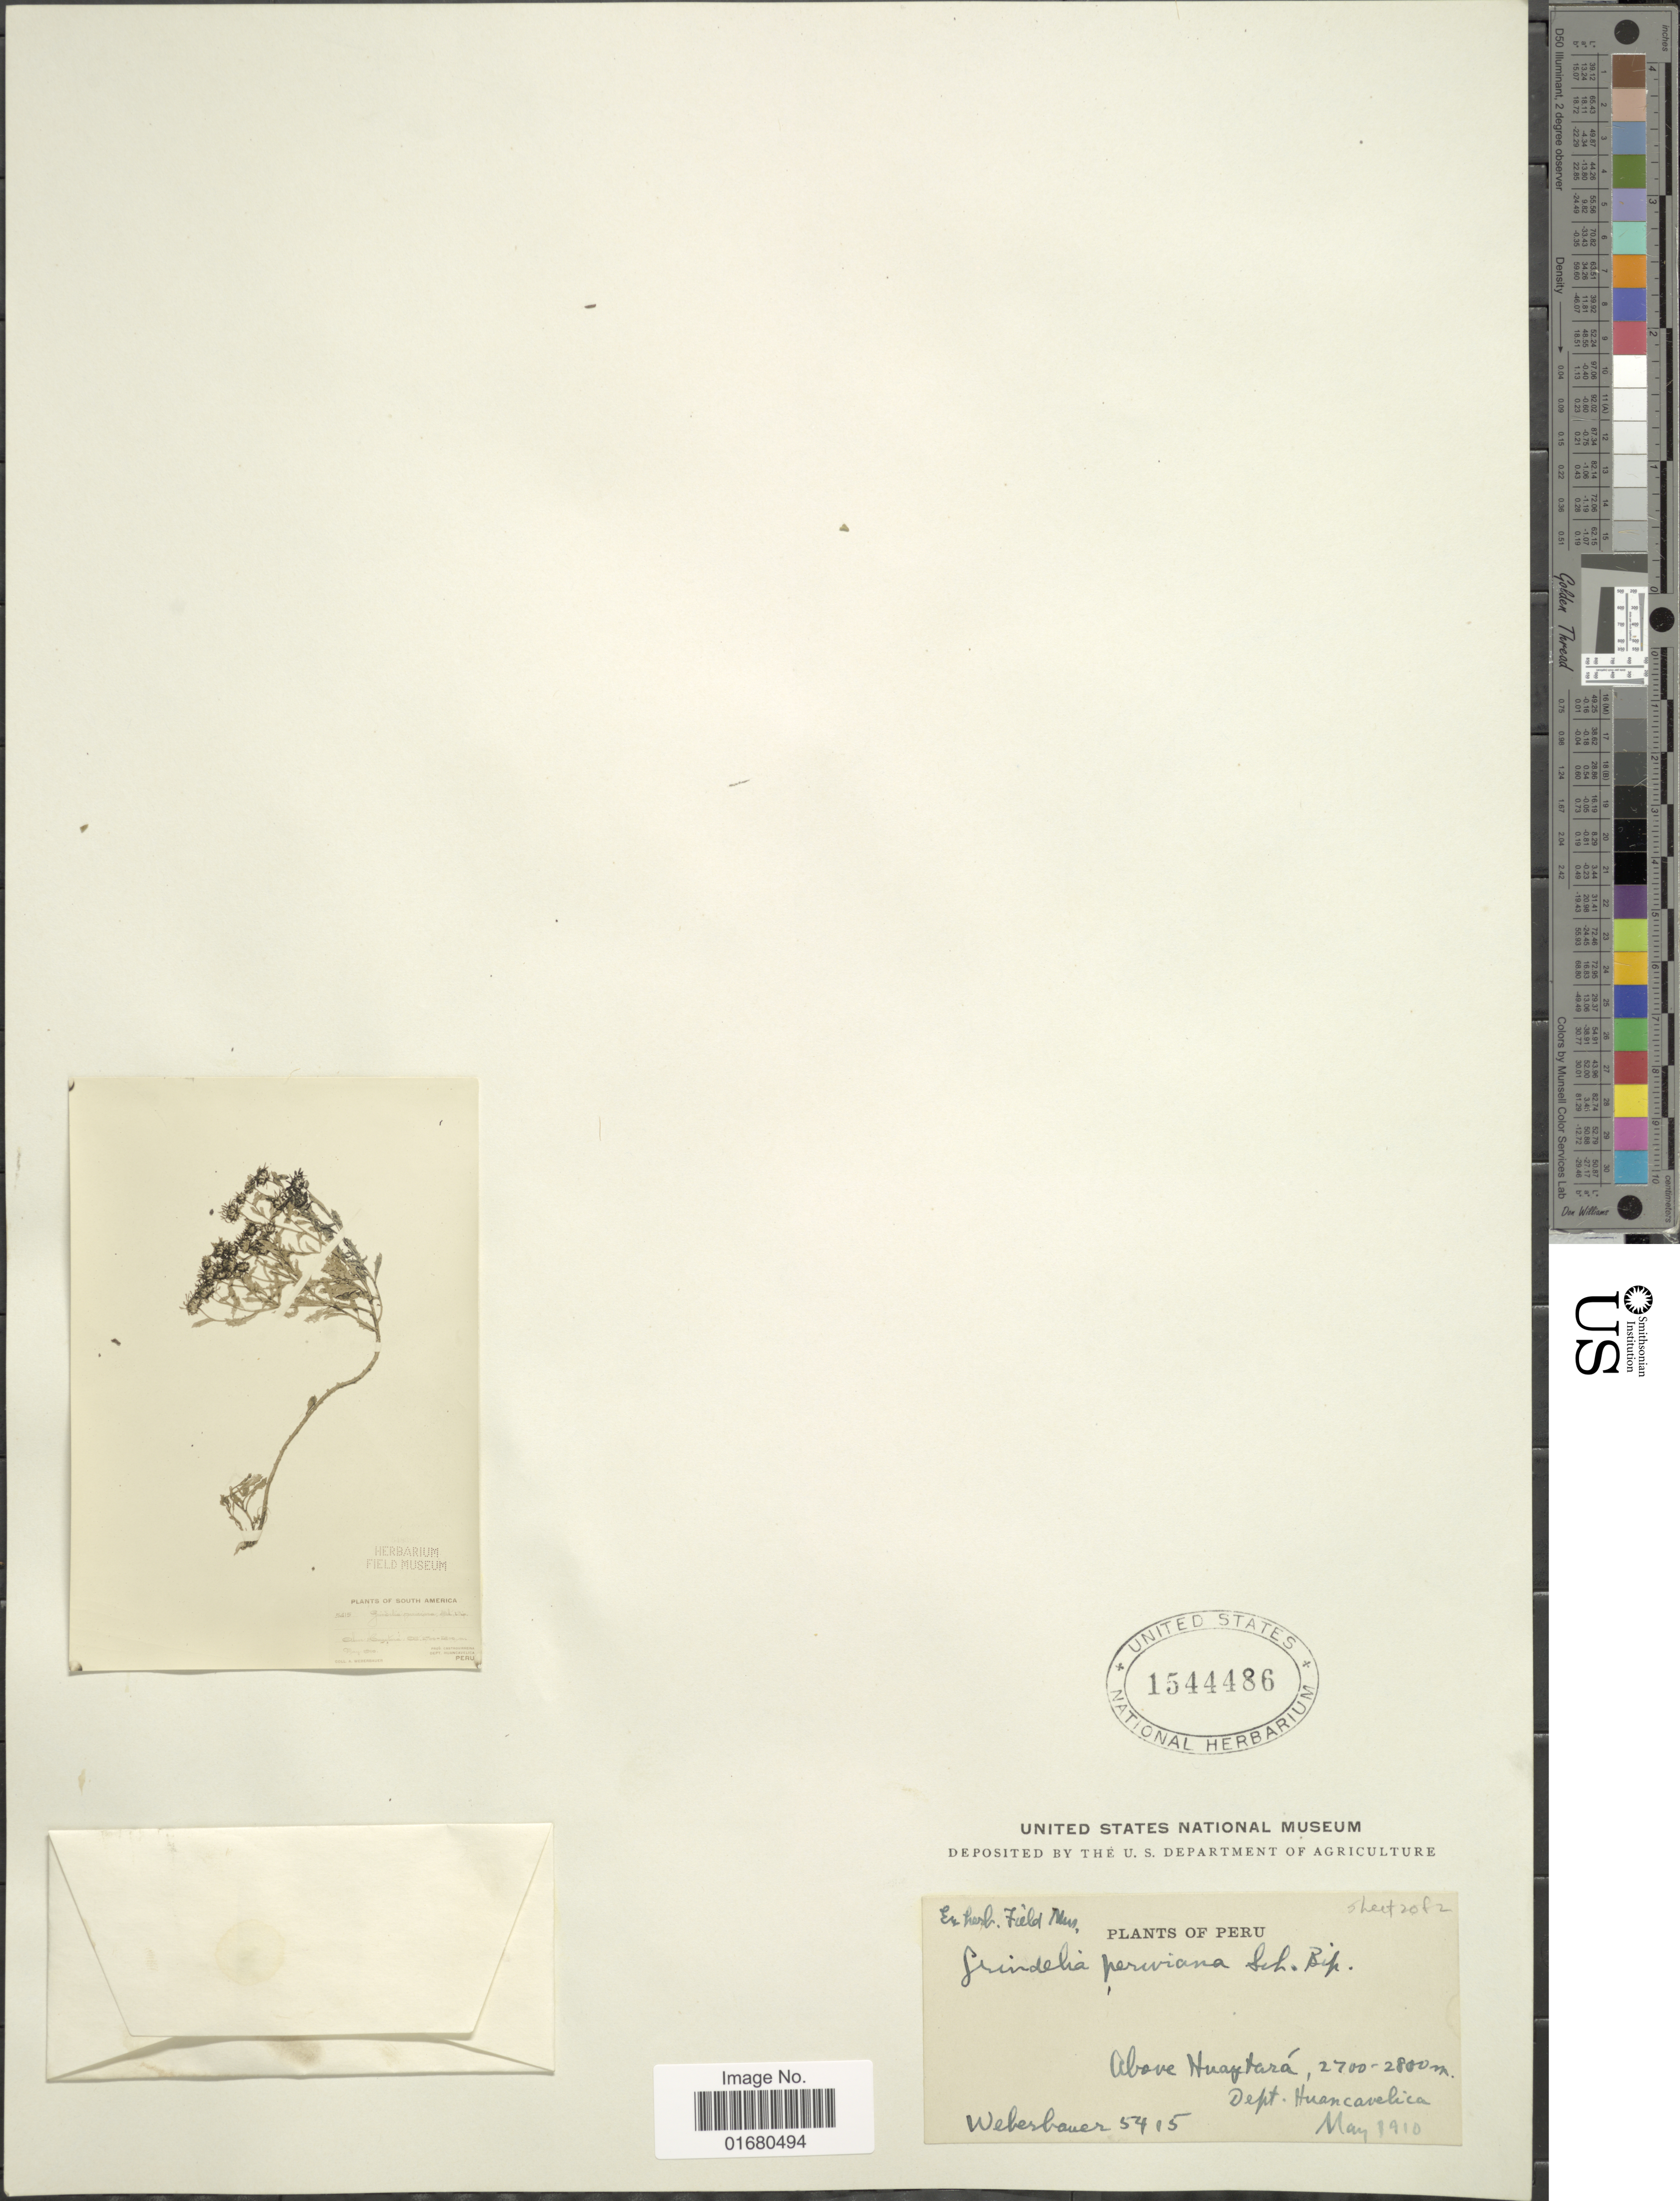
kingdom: Plantae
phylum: Tracheophyta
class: Magnoliopsida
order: Asterales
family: Asteraceae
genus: Grindelia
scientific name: Grindelia brachystephana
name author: Griseb.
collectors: Weberbauer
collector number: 5415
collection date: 1910-05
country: Peru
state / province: Huancavelica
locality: Above Huaytara, Dept. Huancavelica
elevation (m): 2700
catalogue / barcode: US 1544486